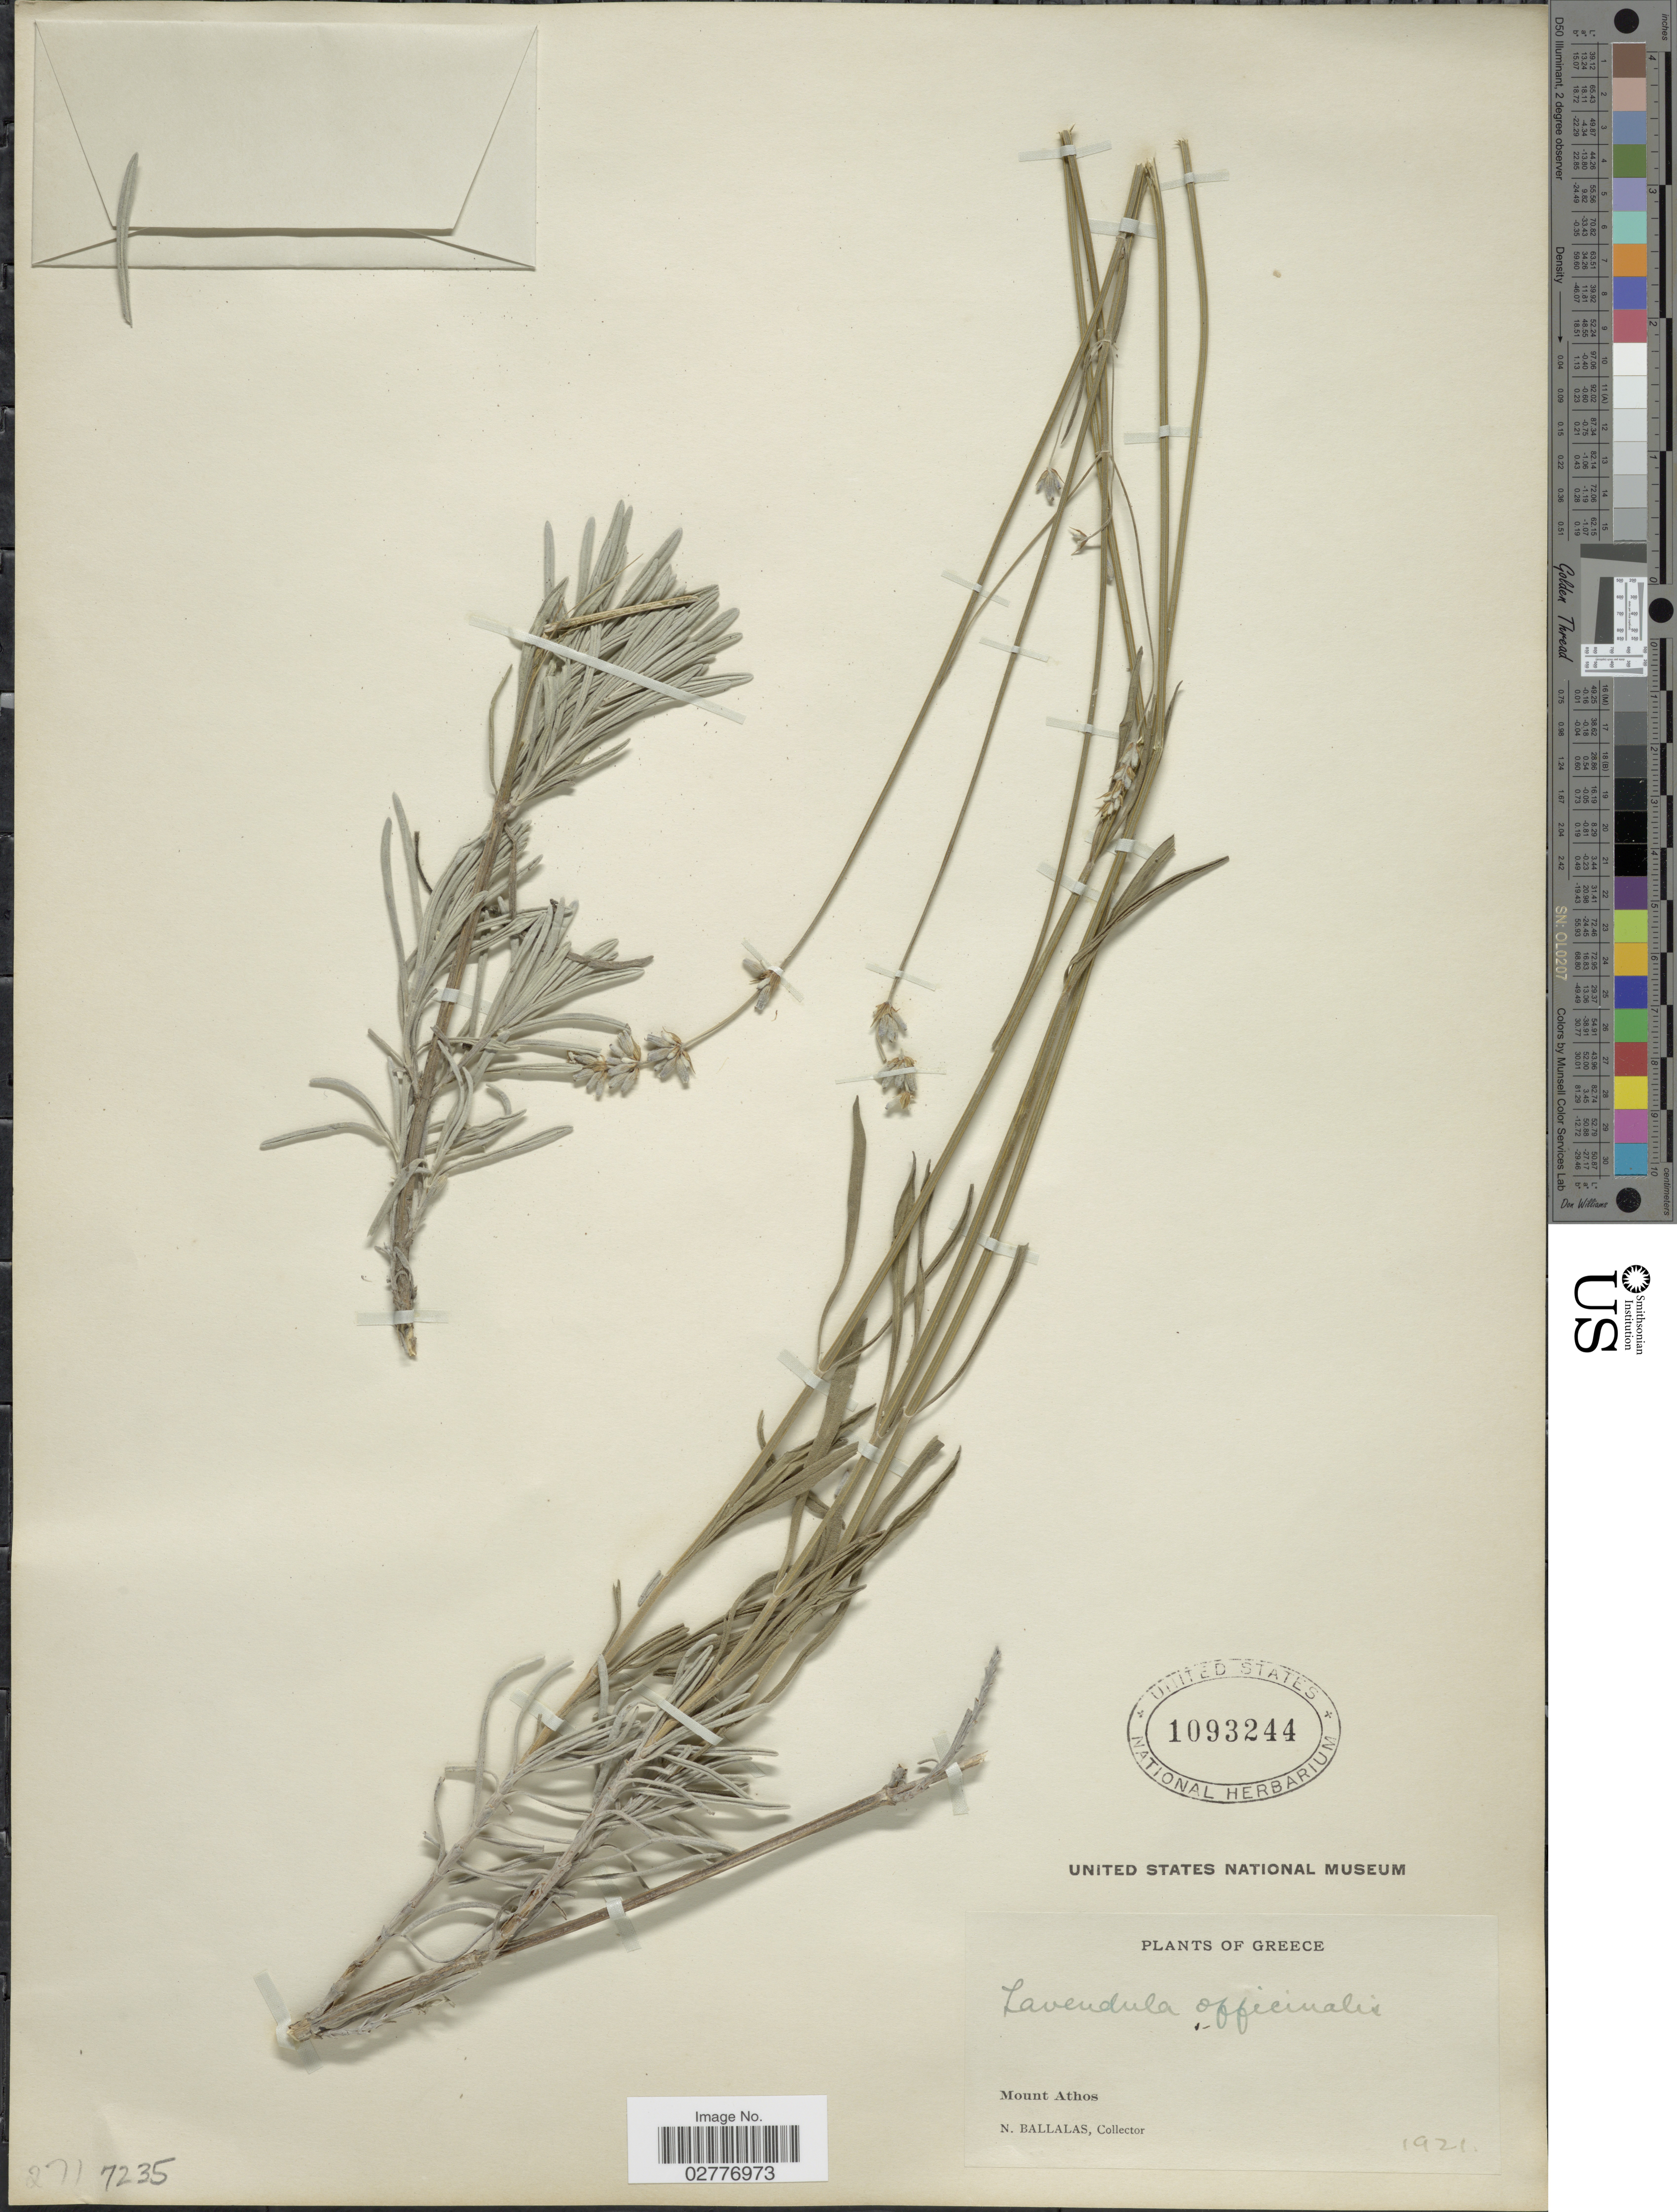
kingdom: Plantae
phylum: Tracheophyta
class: Magnoliopsida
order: Lamiales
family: Lamiaceae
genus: Rosmarinus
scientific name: Rosmarinus officinalis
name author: L.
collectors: N. Ballalas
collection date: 1921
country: Greece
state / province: Mount Athoa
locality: Mount Athos.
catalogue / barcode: US 1093244